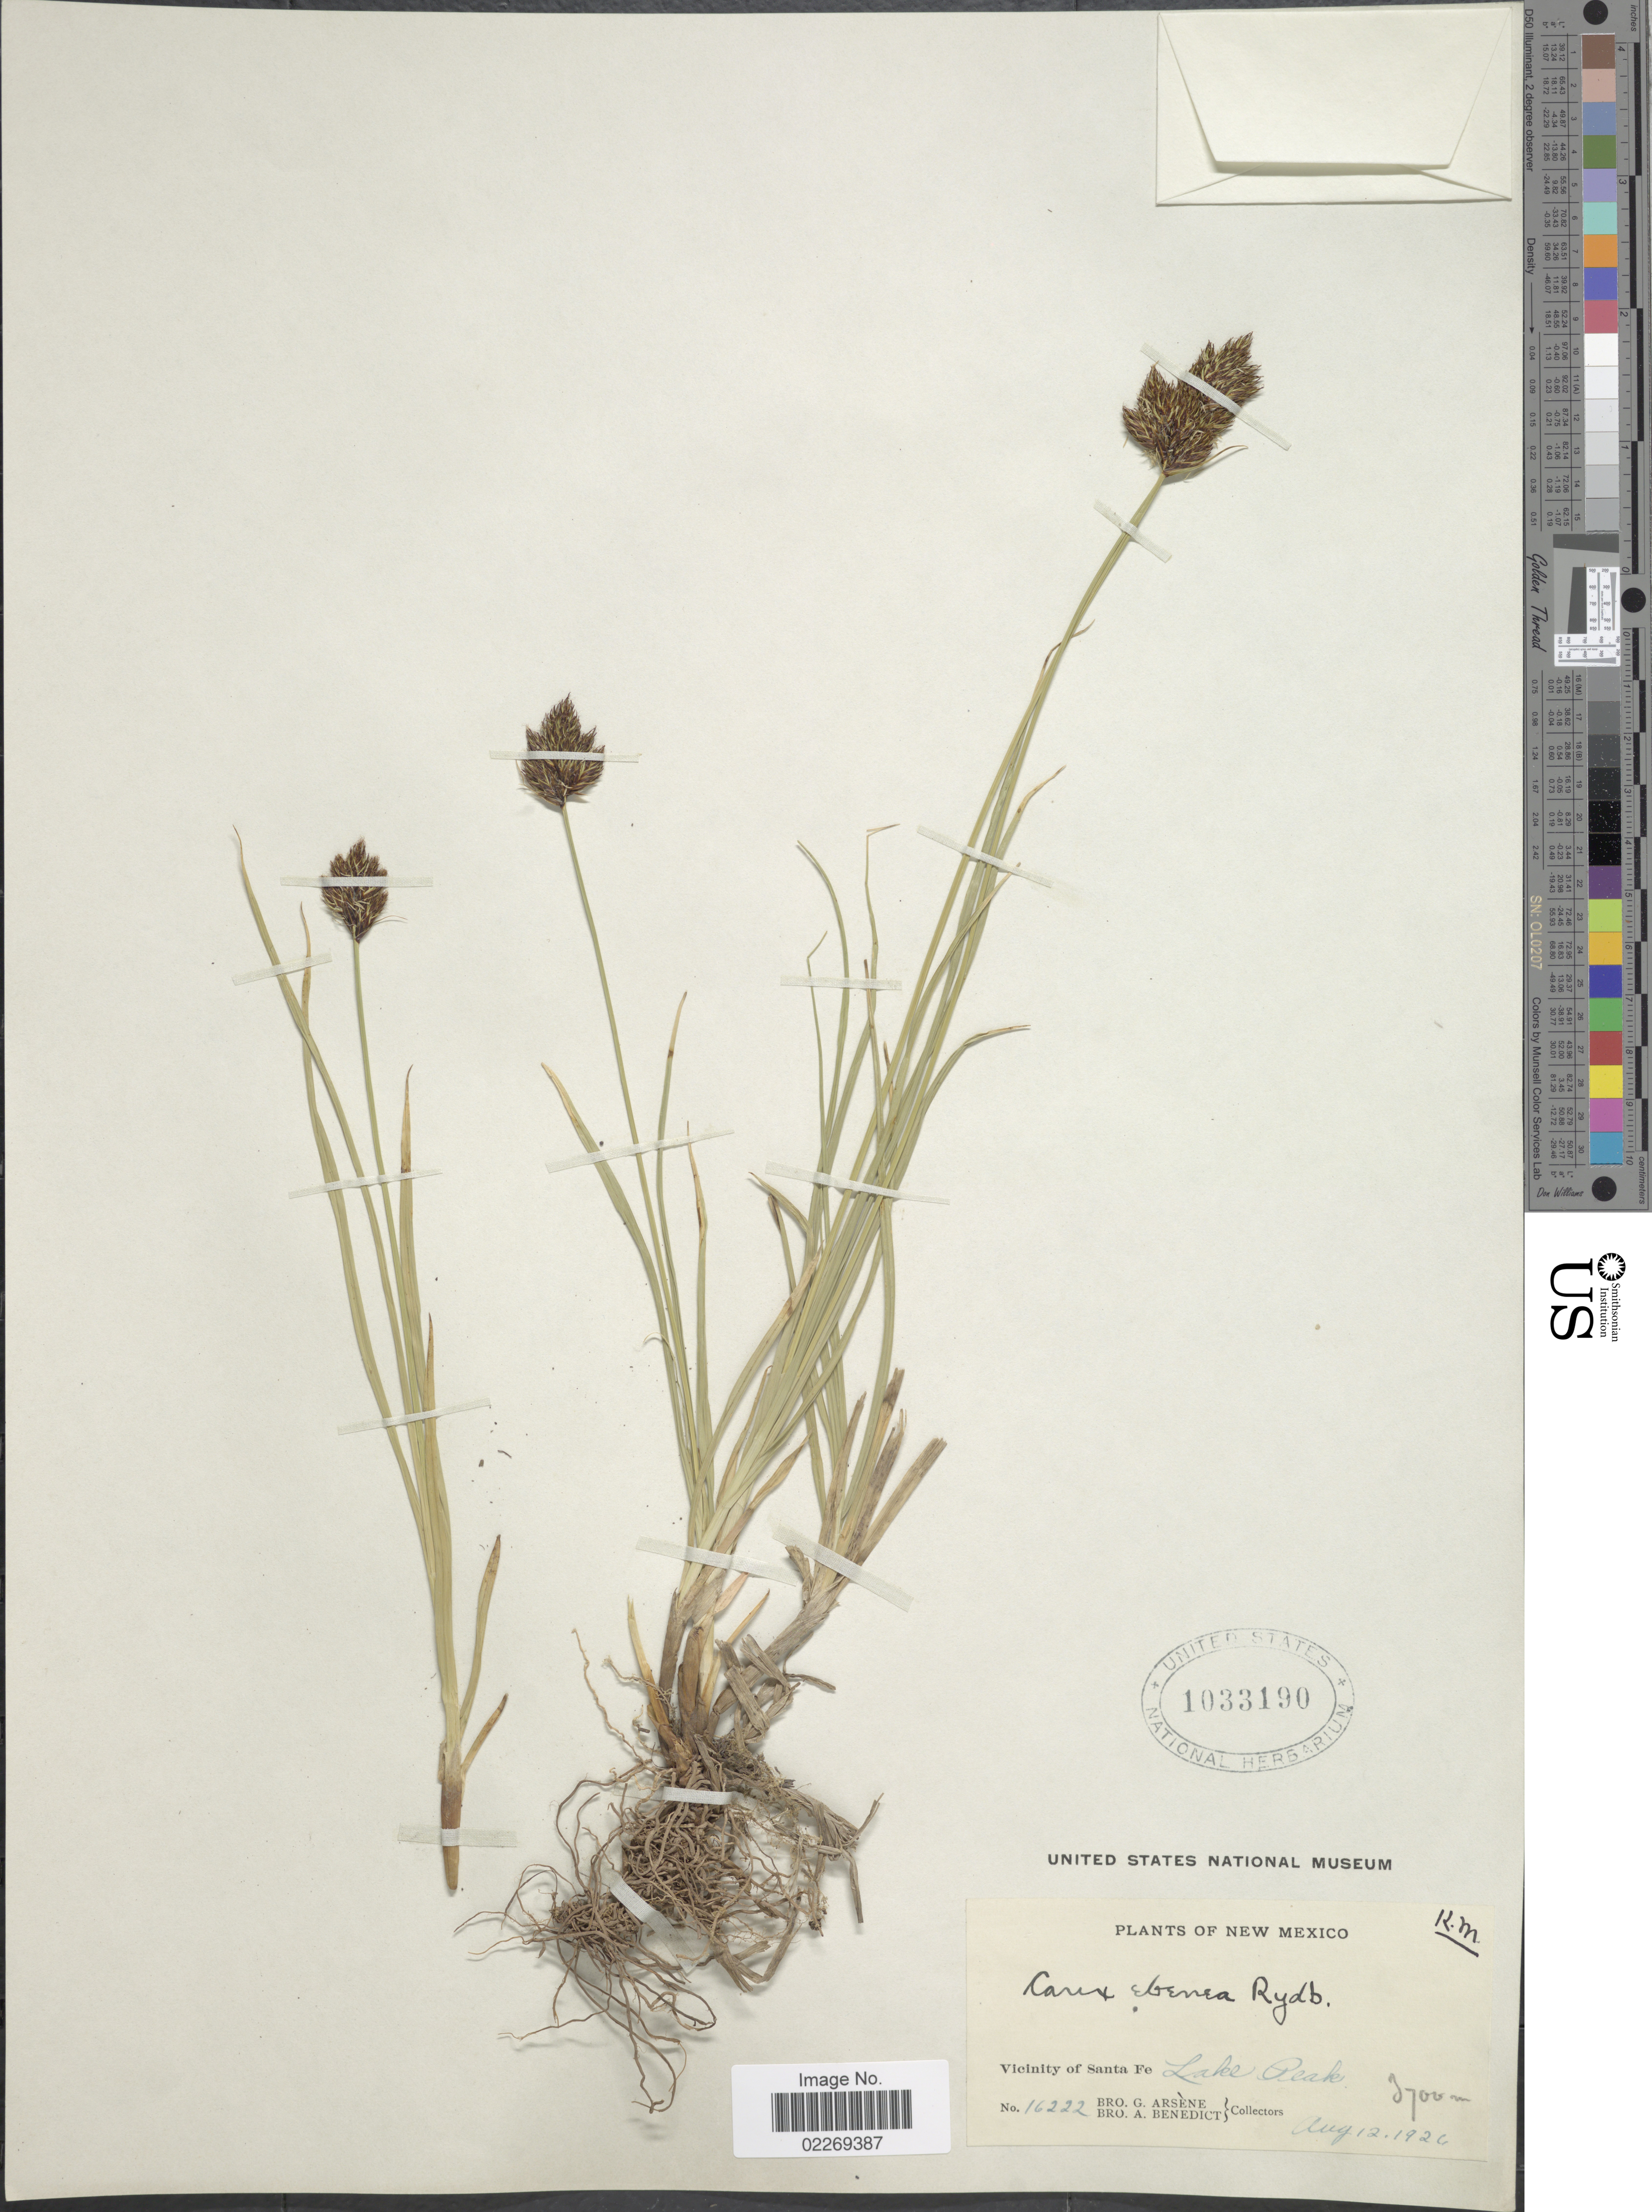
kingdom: Plantae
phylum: Tracheophyta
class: Liliopsida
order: Poales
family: Cyperaceae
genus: Carex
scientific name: Carex ebenea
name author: Rydb.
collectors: Bro. G. Arsène & Bro. A. Benedict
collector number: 16222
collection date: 1926-08-12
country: United States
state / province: New Mexico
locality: Vicinity of Santa Fe. Lake Peak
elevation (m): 3700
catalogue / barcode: US 1033190